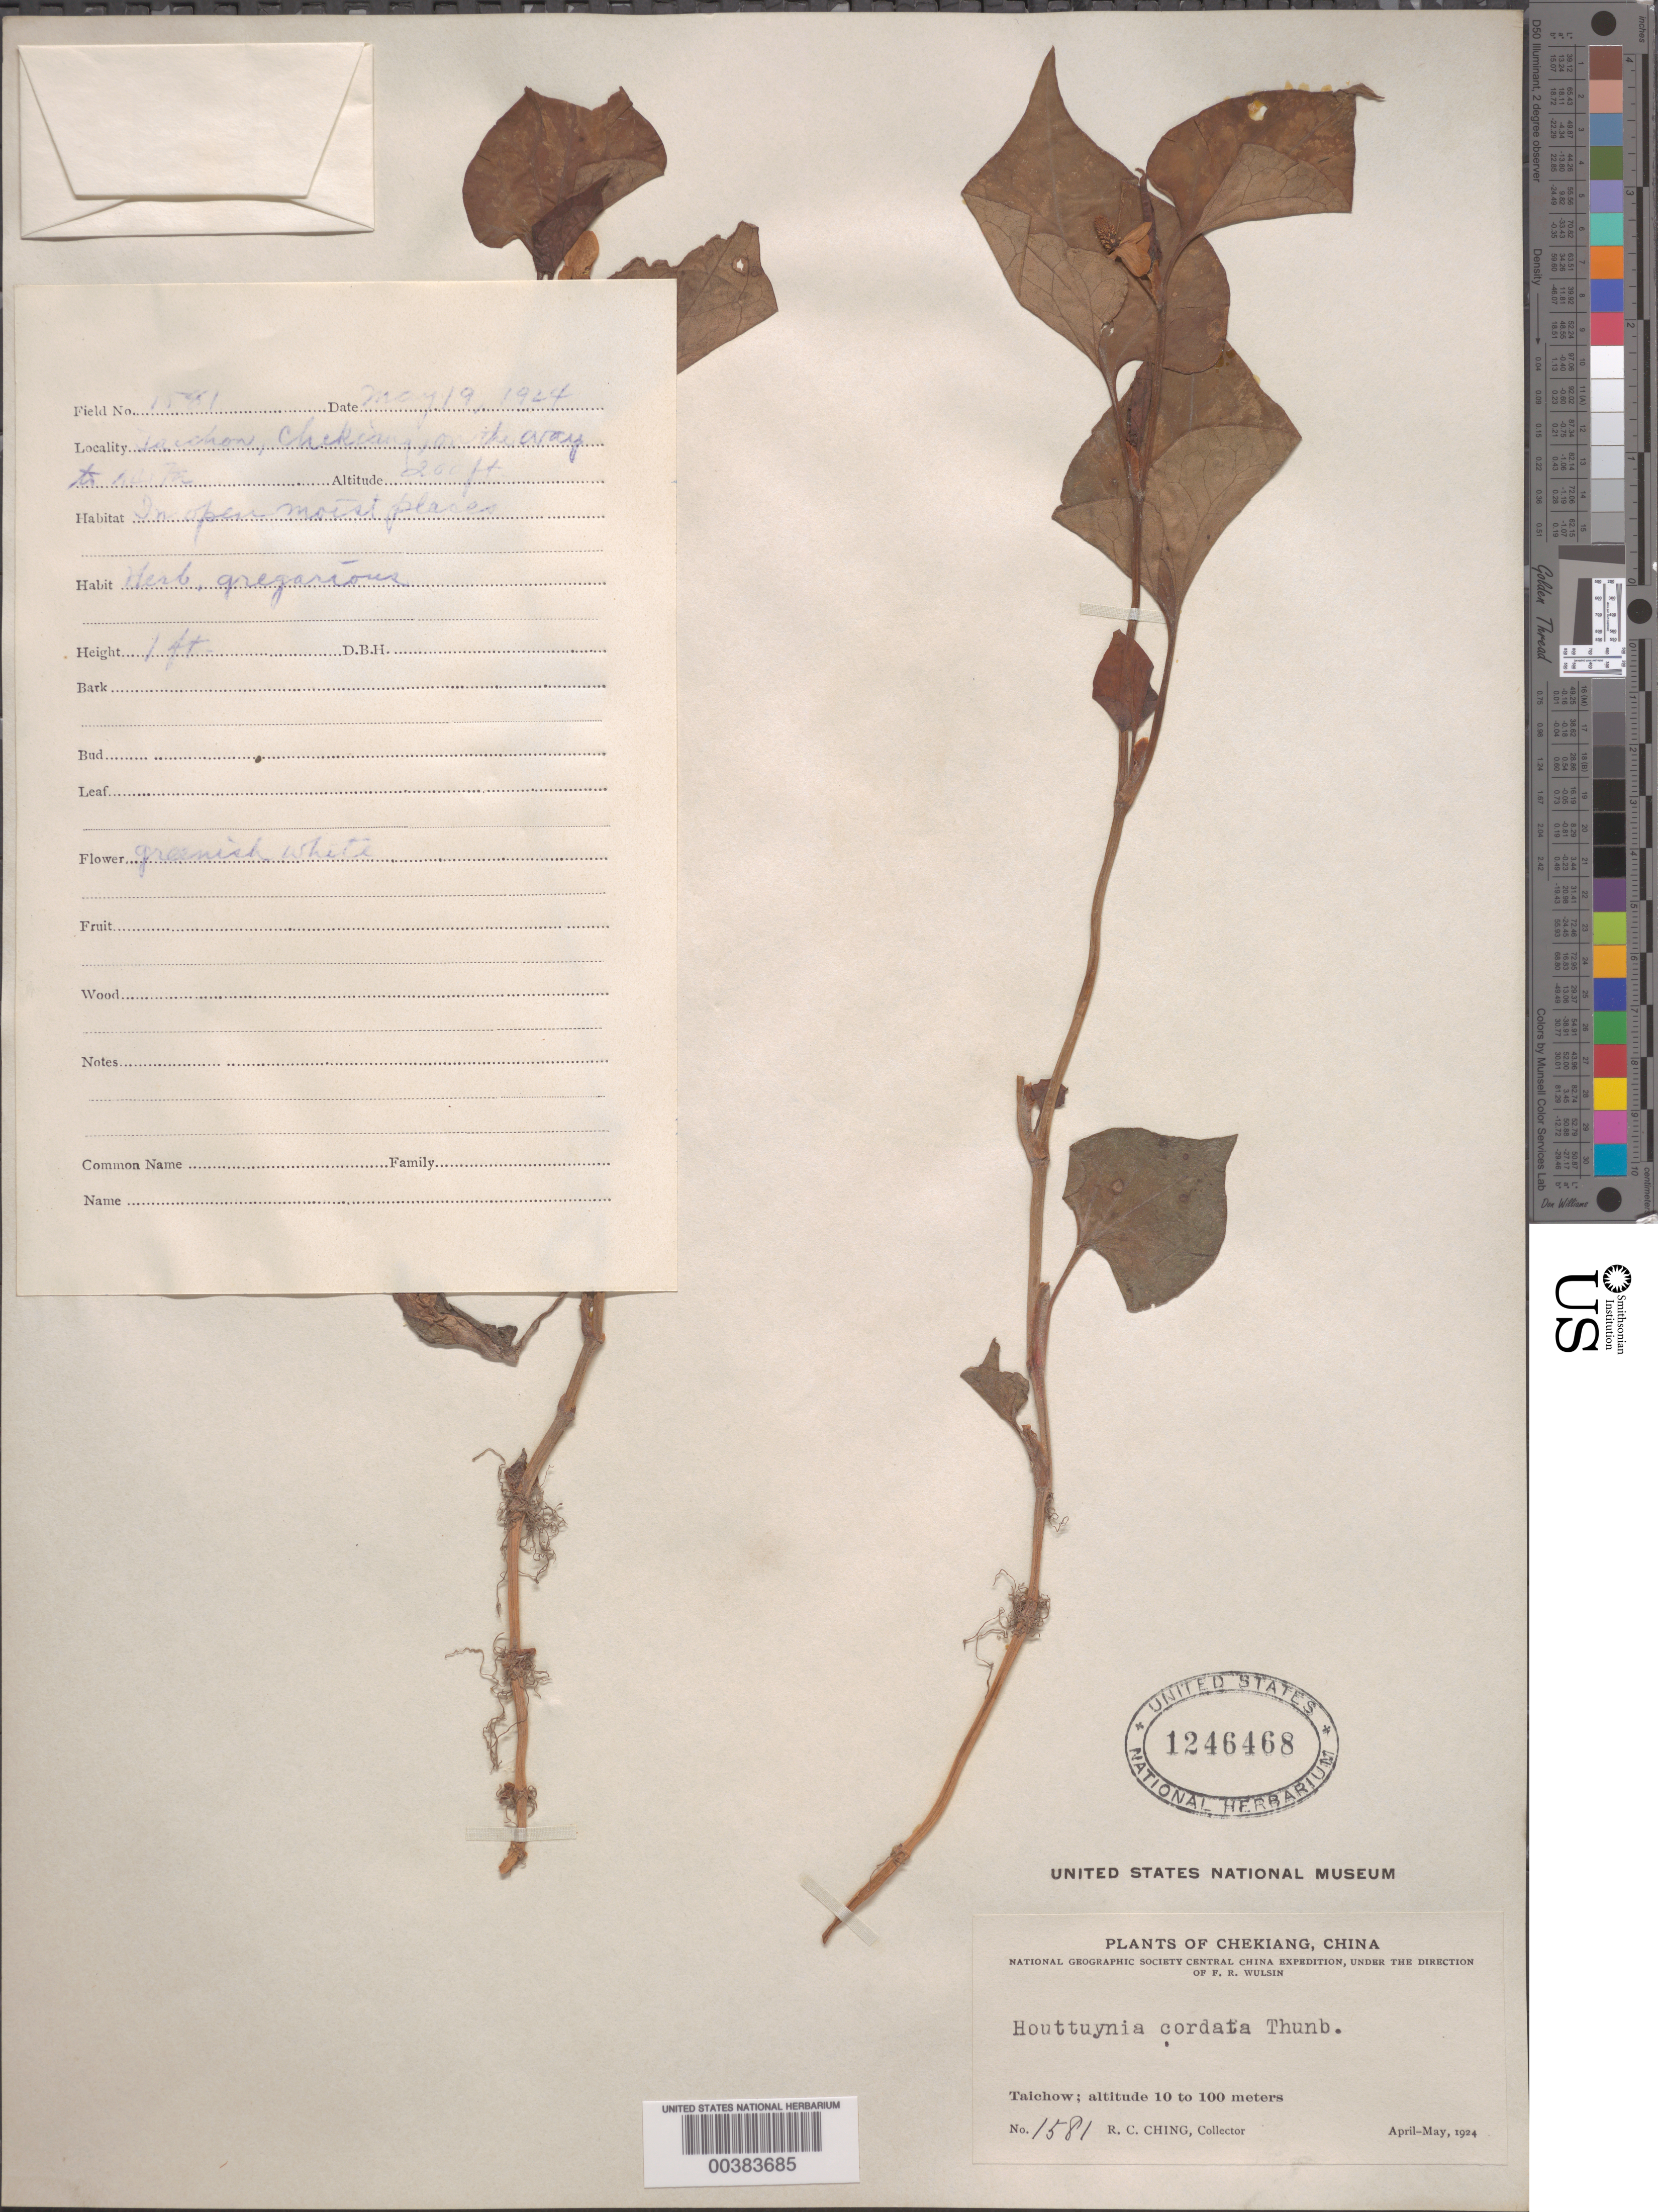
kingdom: Plantae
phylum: Tracheophyta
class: Magnoliopsida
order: Piperales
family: Saururaceae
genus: Houttuynia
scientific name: Houttuynia cordata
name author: Thunb.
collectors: R. C. Ching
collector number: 1581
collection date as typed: Apr 1924 to -- May 1924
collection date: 1924-04/1924-05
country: China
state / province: Zhejiang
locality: Taichow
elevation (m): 10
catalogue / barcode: US 1246468